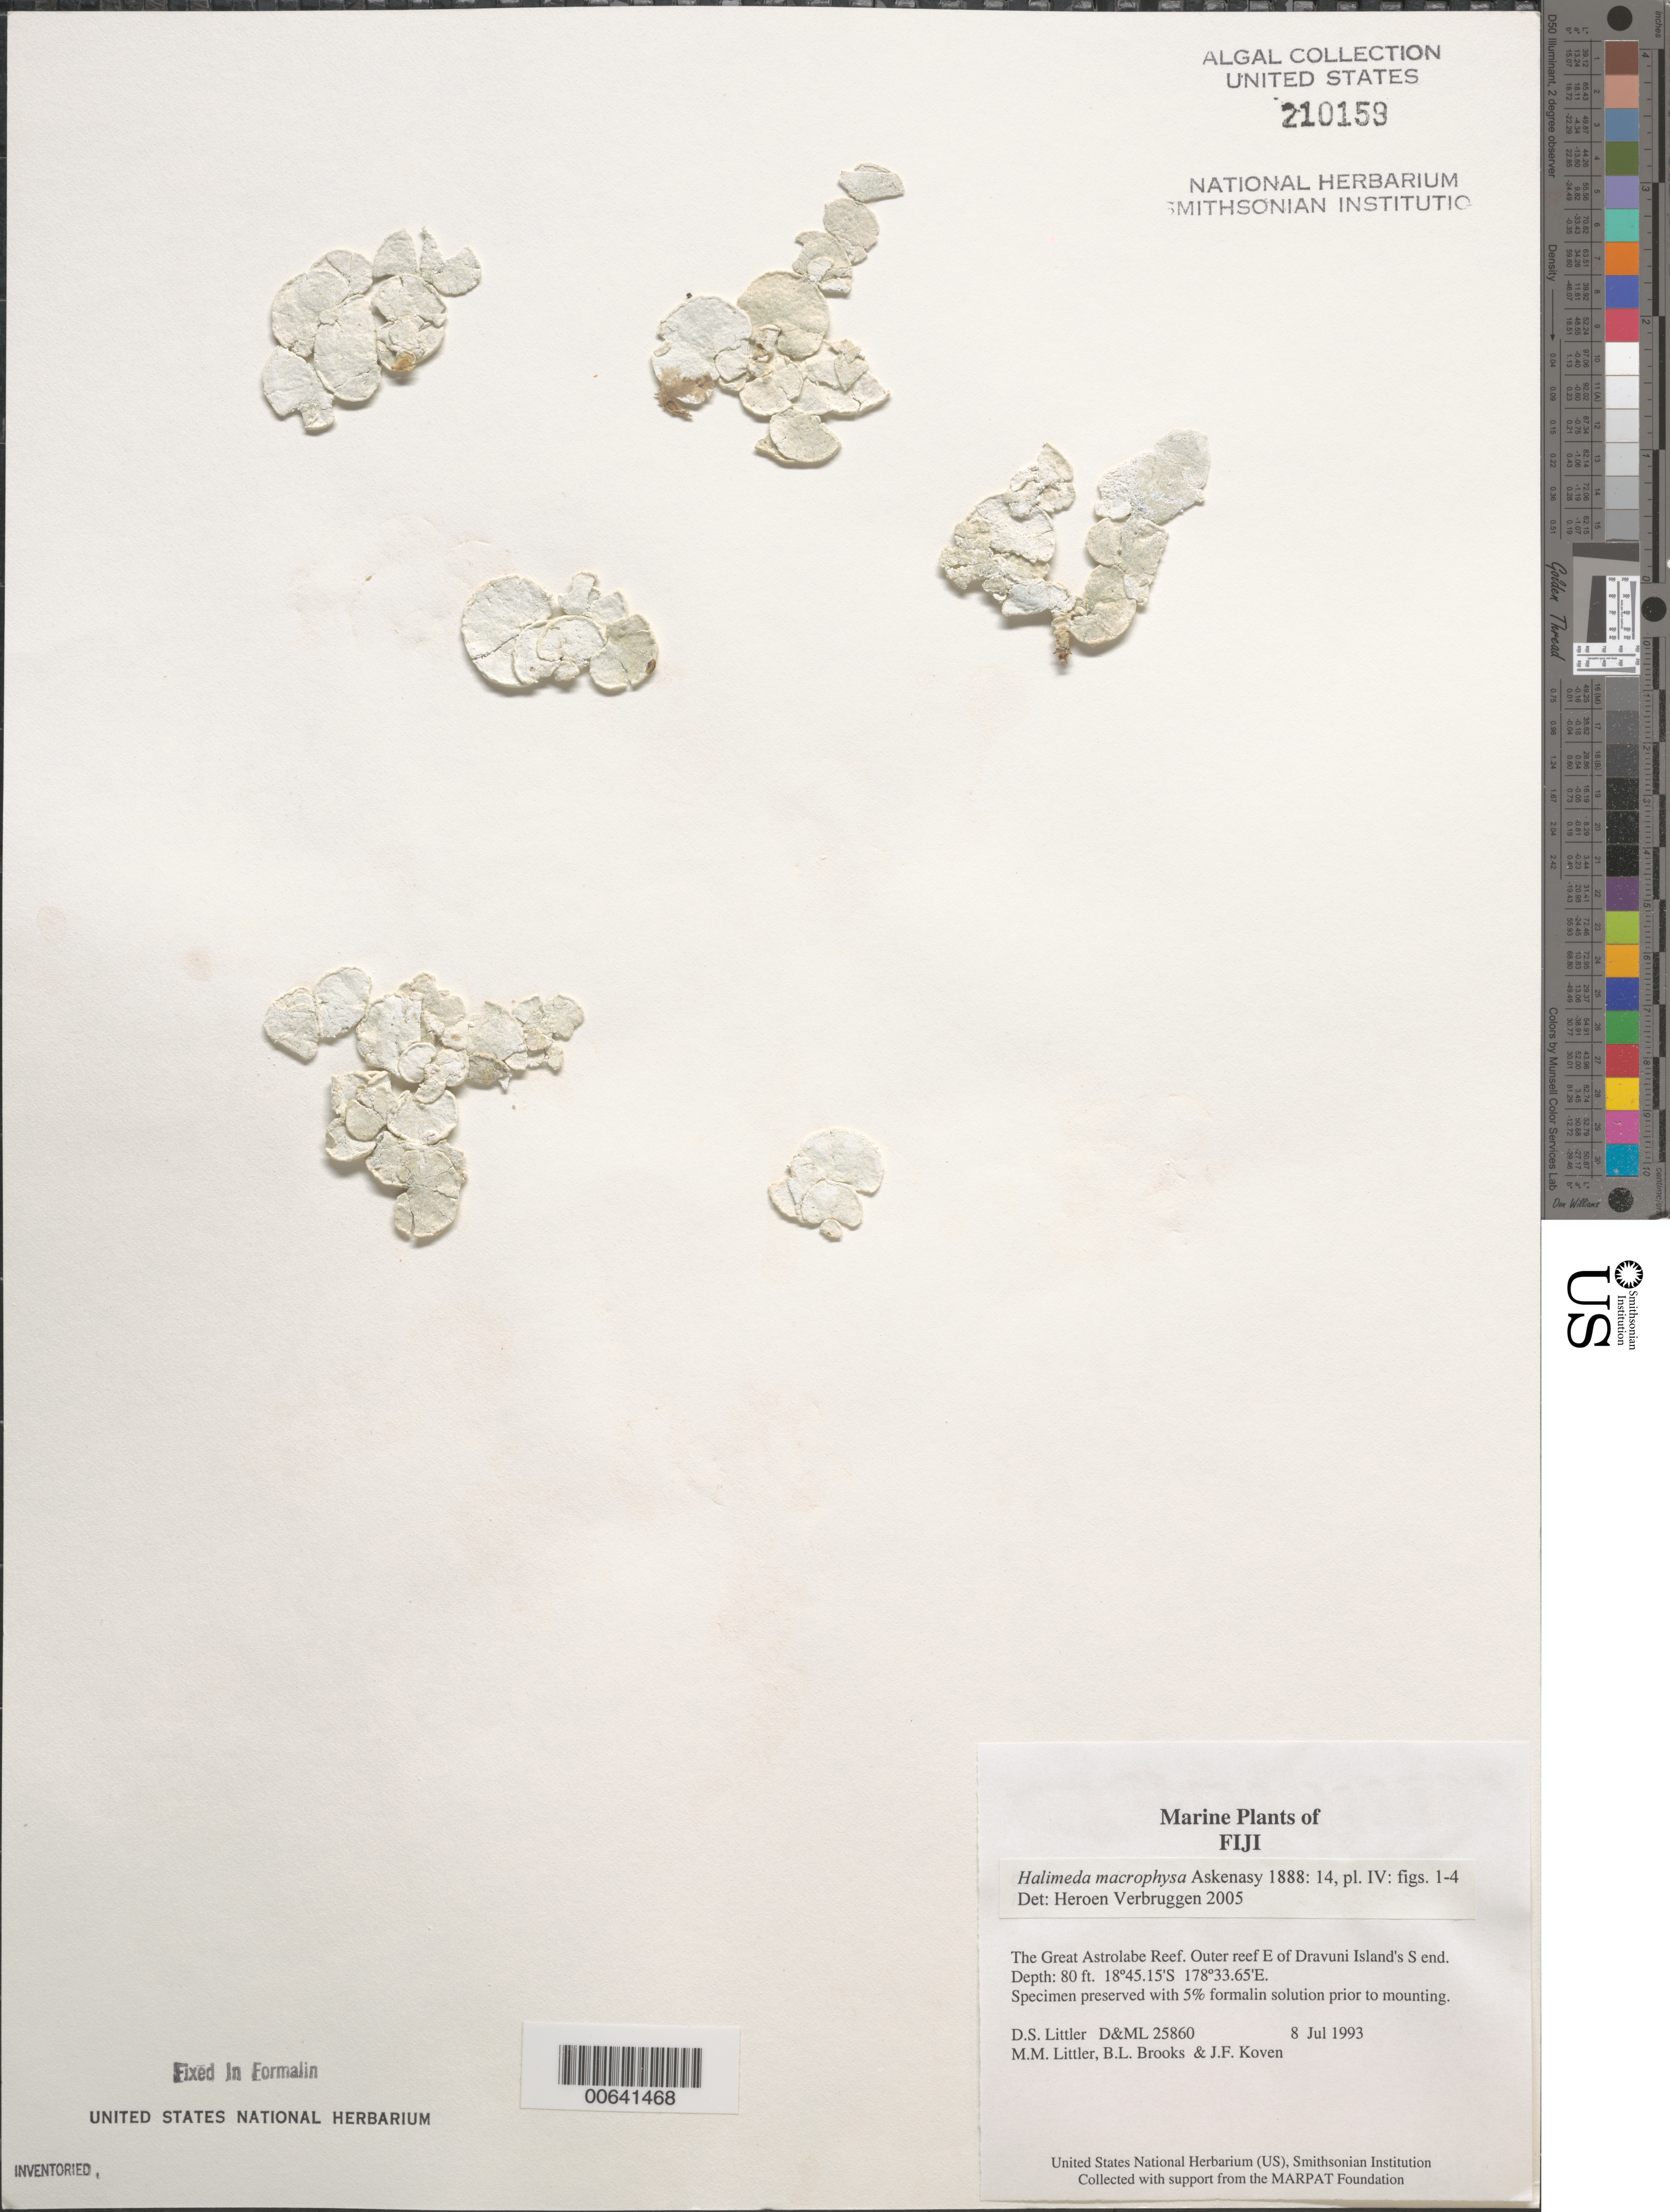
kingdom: Plantae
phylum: Chlorophyta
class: Ulvophyceae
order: Bryopsidales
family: Halimedaceae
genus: Halimeda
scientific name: Halimeda macrophysa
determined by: Verbruggen, H.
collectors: D. S. Littler, M. M. Littler, B. Brooks & J. Koven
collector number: D&ML 25860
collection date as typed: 08 Jul 1993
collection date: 1993-07-08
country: Fiji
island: Dravuni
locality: Great Astrolabe Reef, outer reef east of Dravuni Island's south end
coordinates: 18 45.15'S, 178 33.65'E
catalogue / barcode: US 210159